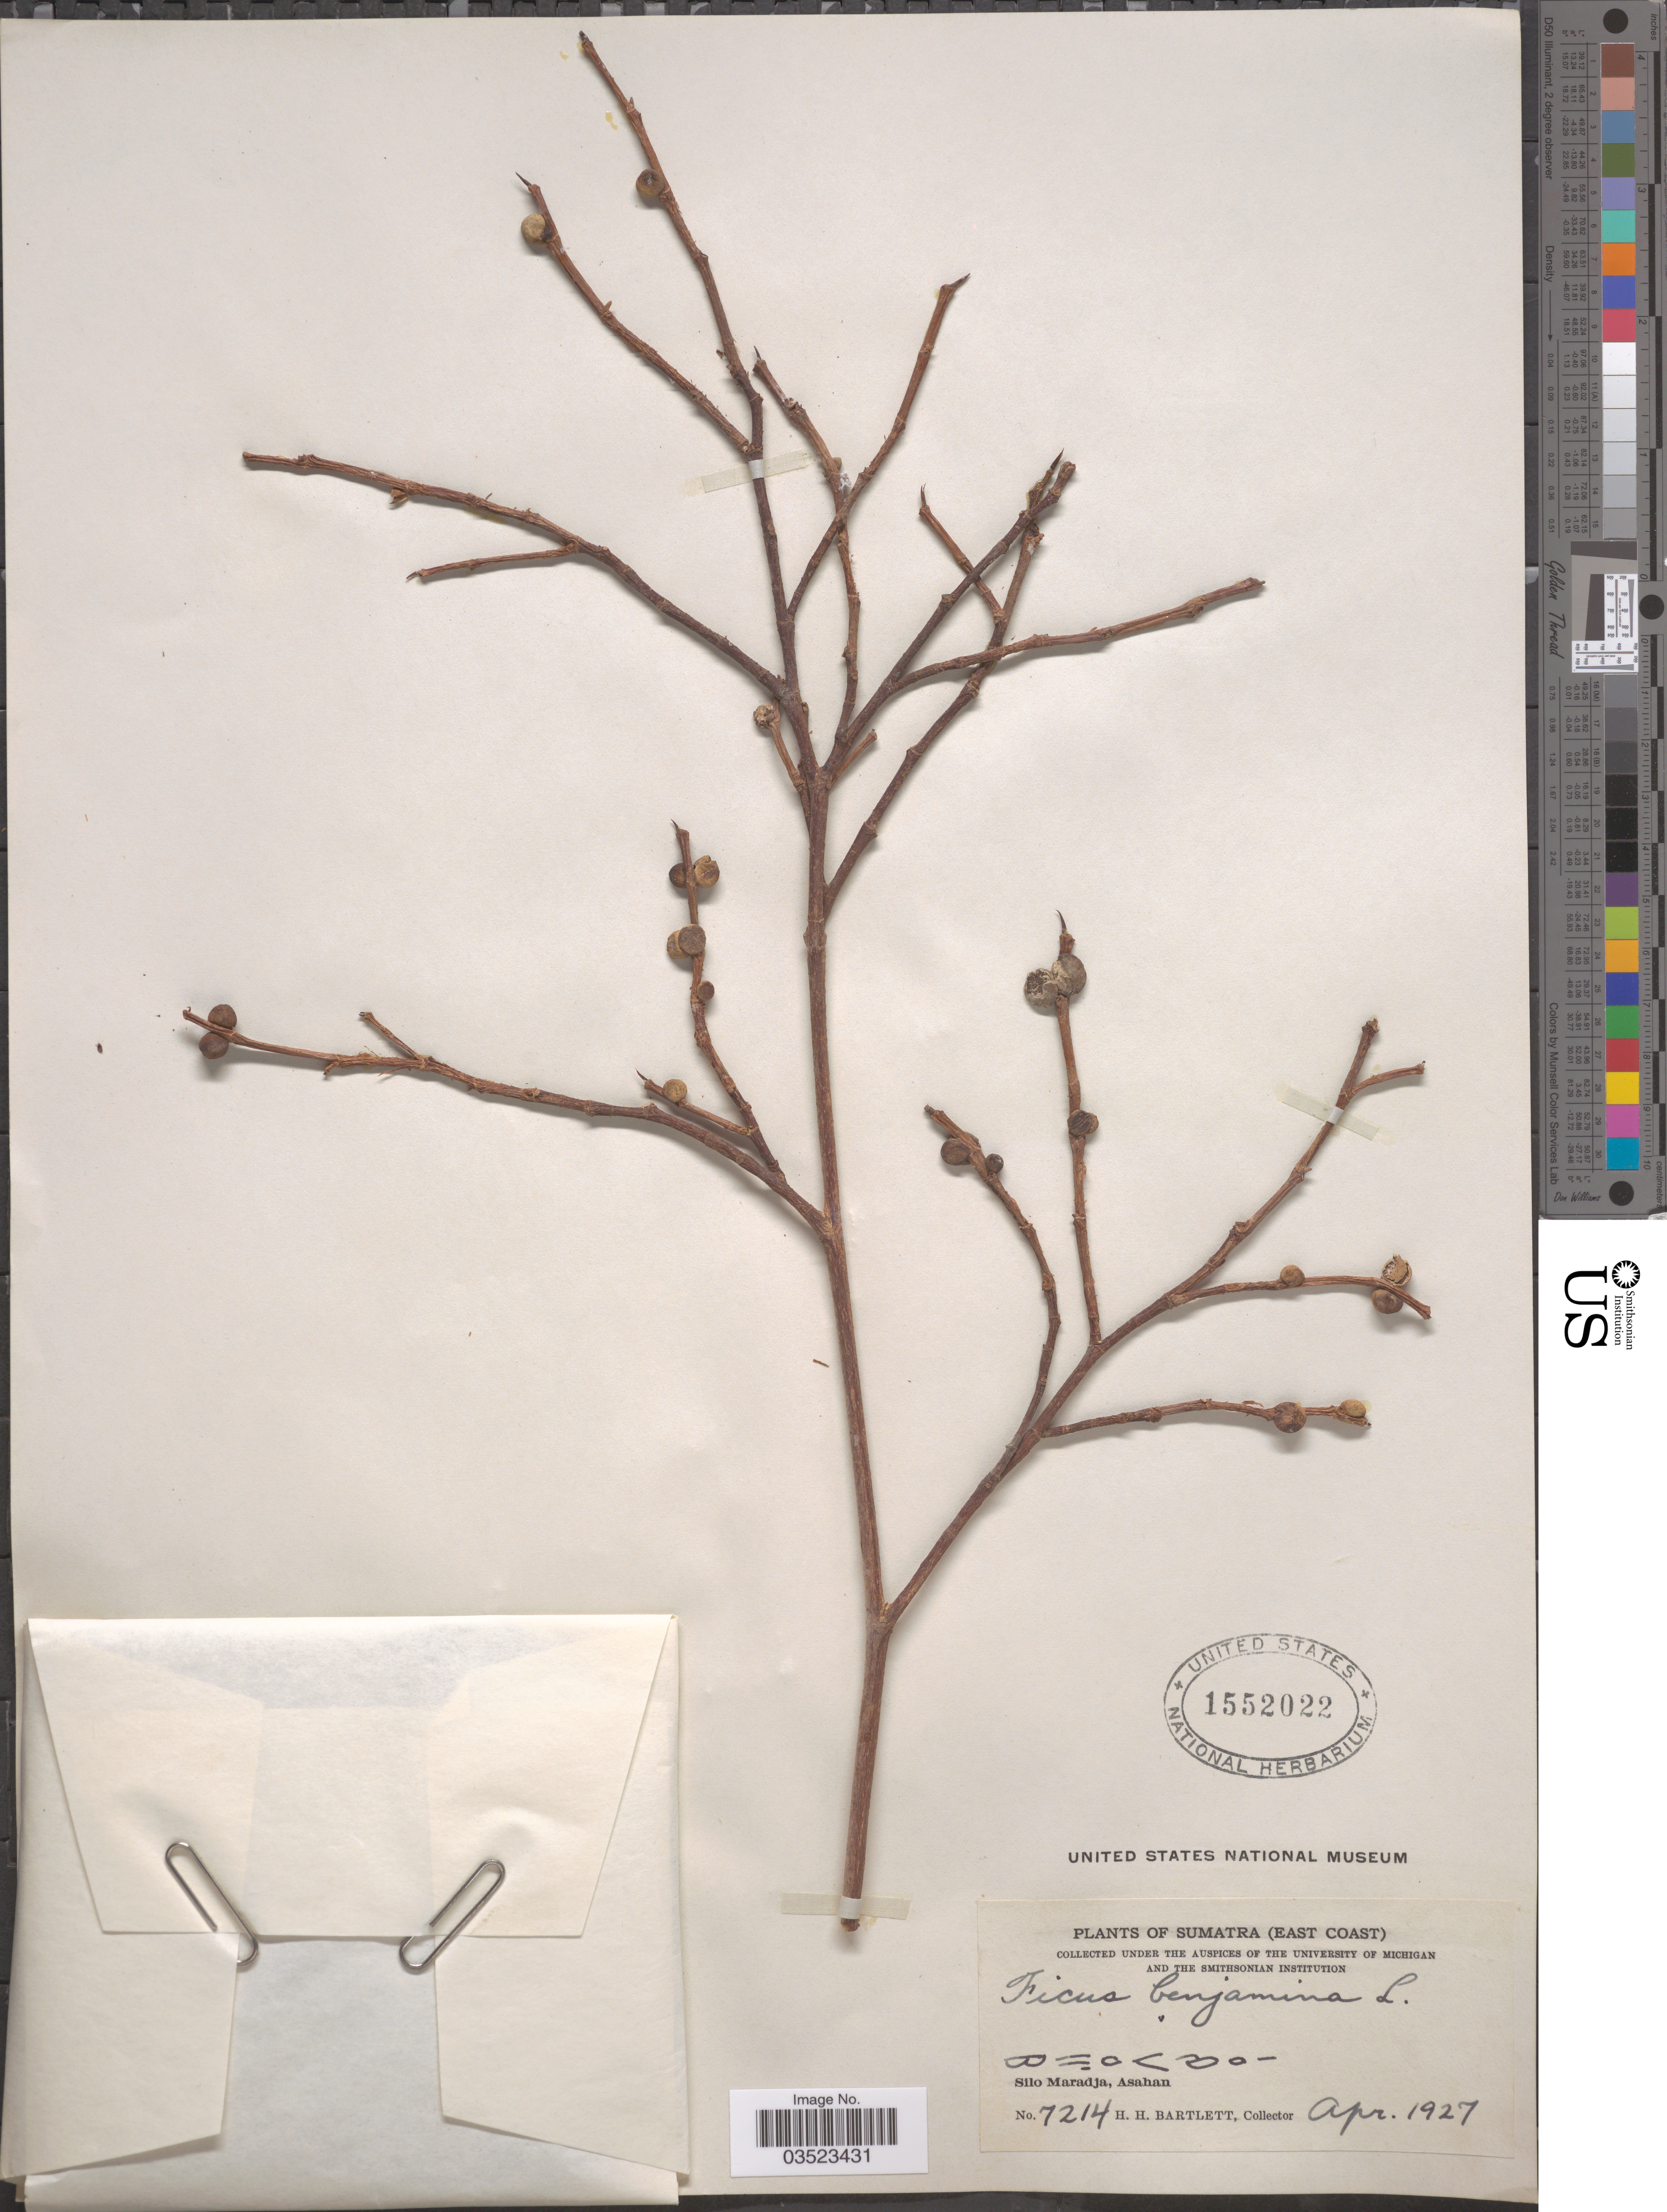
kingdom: Plantae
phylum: Tracheophyta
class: Magnoliopsida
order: Rosales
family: Moraceae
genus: Ficus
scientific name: Ficus benjamina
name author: L.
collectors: H. H. Bartlett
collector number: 7214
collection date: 1927-04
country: Indonesia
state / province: Sumatra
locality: Sumatra (East Coast). Silo Maradja, Asahan.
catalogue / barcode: US 1552022